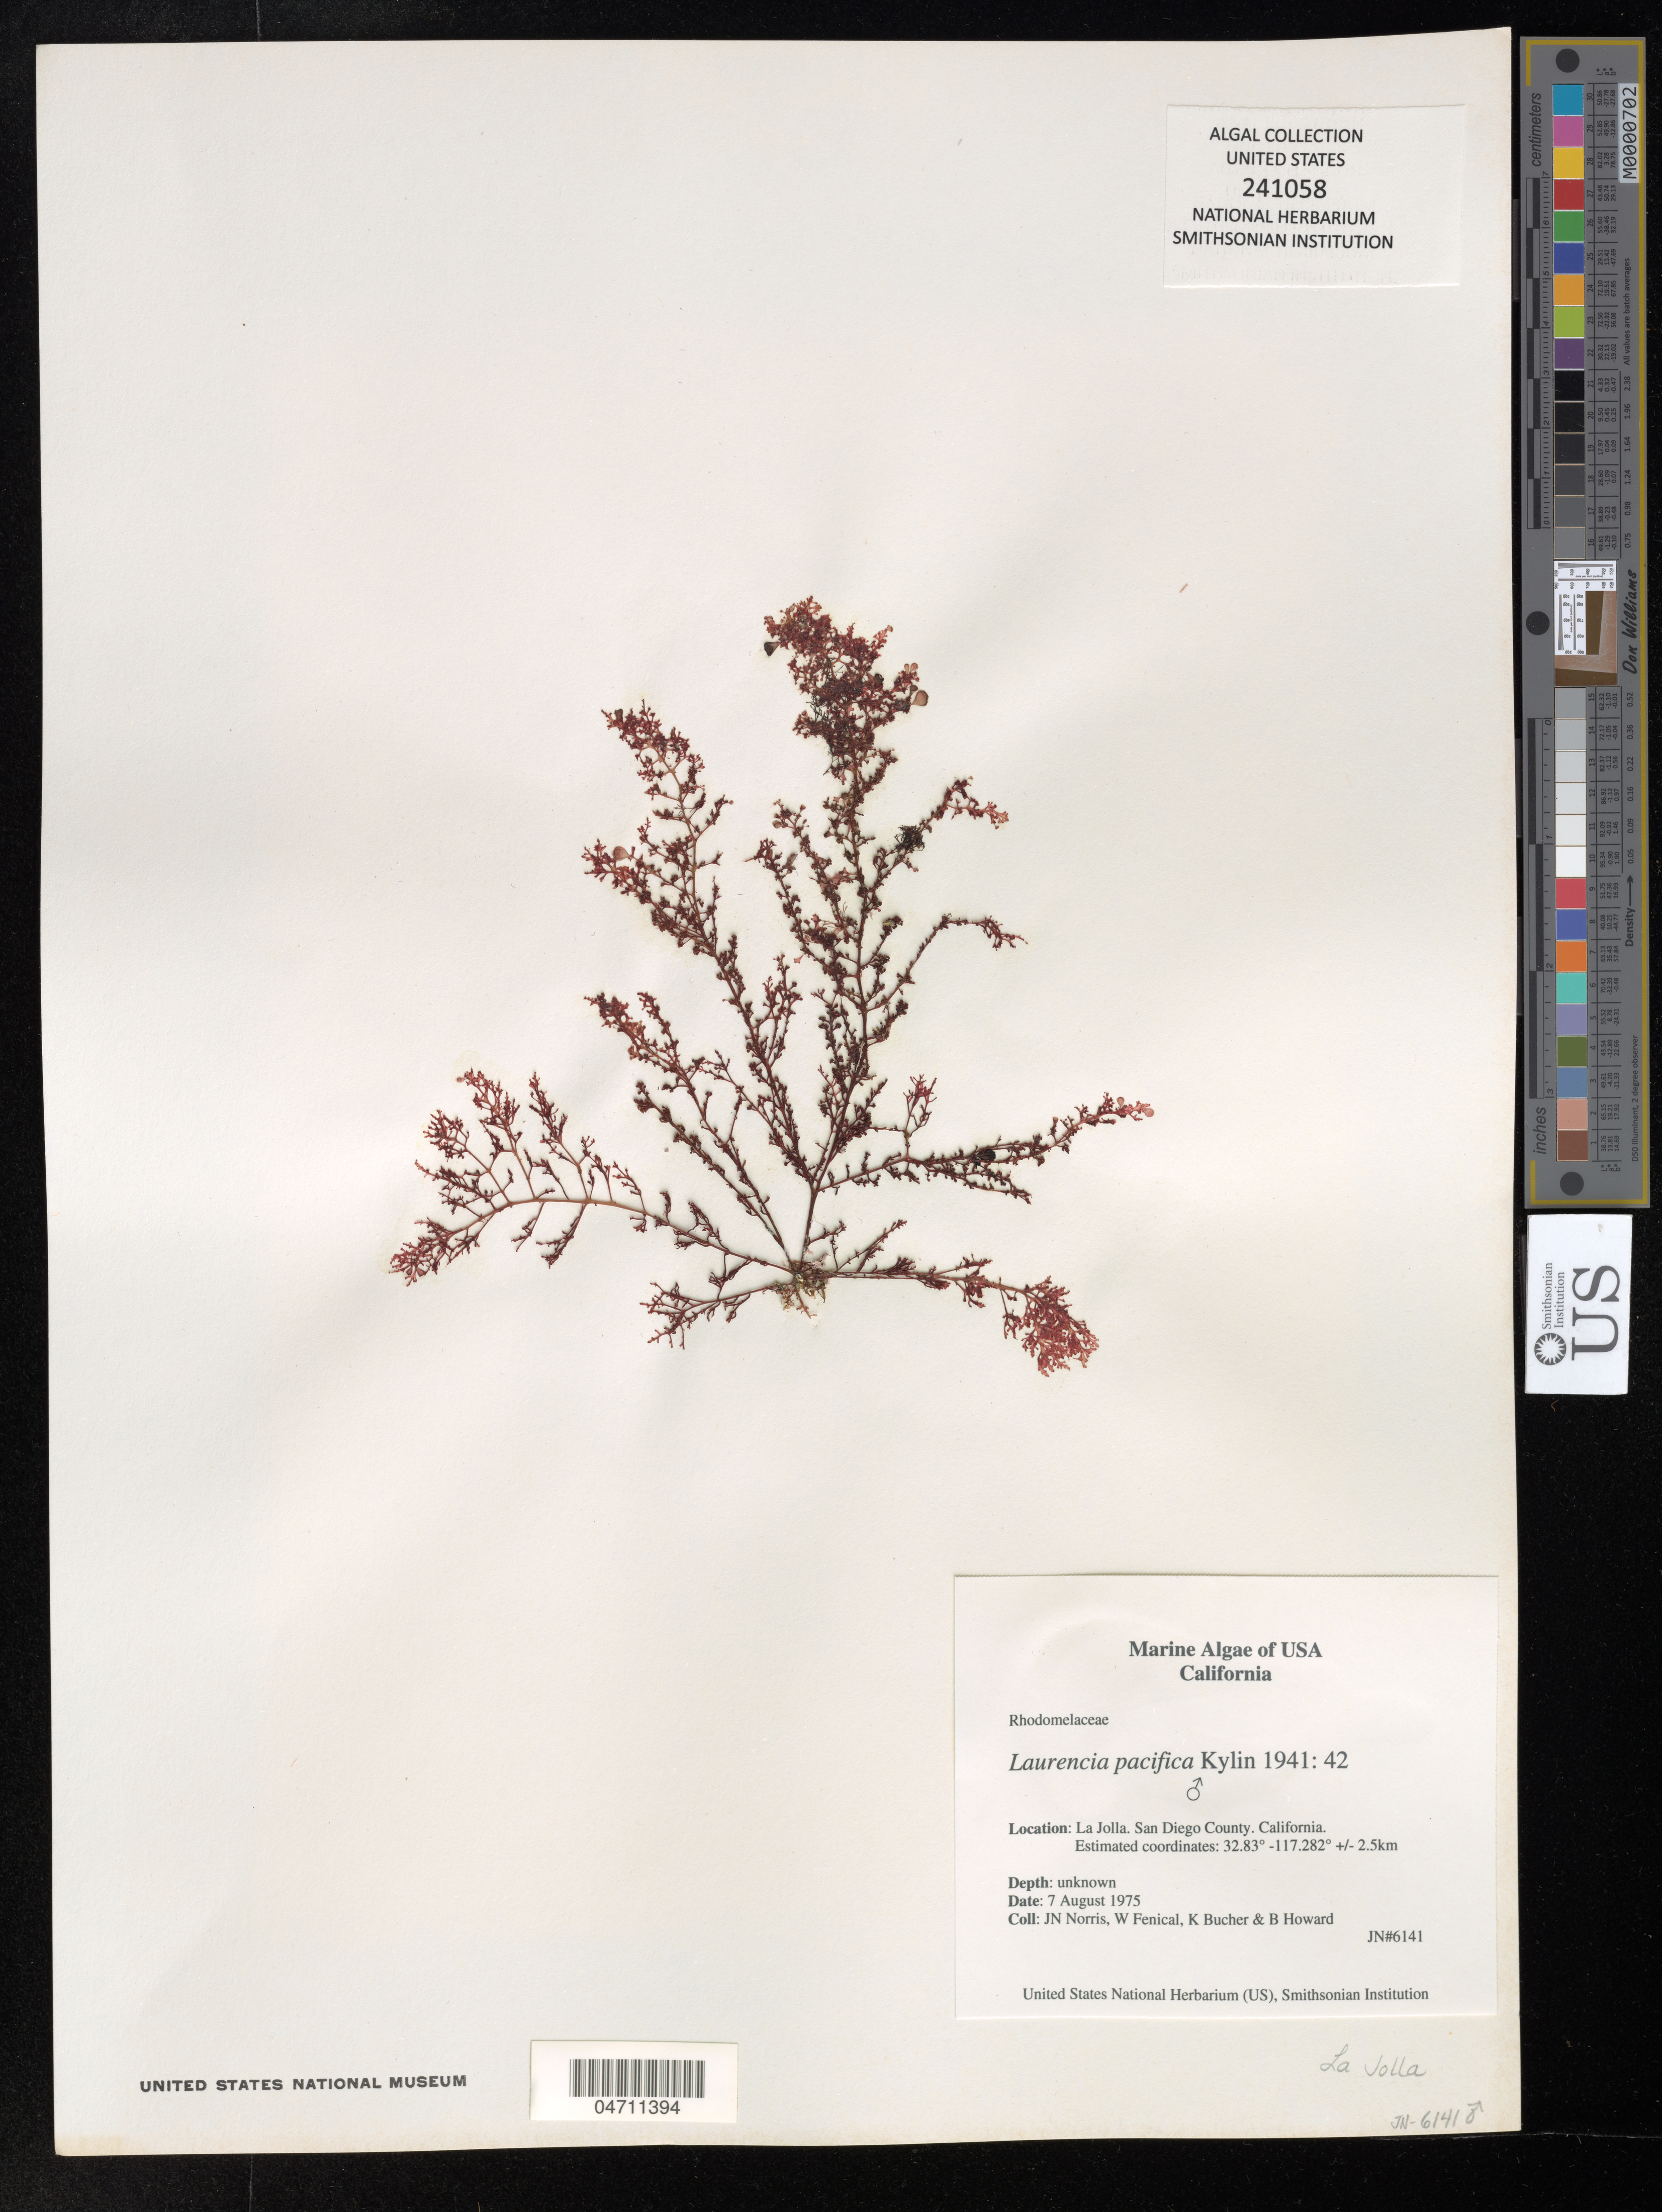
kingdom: Plantae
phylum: Rhodophyta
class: Florideophyceae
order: Ceramiales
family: Rhodomelaceae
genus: Laurencia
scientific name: Laurencia pacifica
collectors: J. Norris, W. Fenical, K. E. Bucher & B. Howard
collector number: JN6141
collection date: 1975-08-07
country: United States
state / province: California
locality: La Jolla. San Diego County.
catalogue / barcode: US 241058